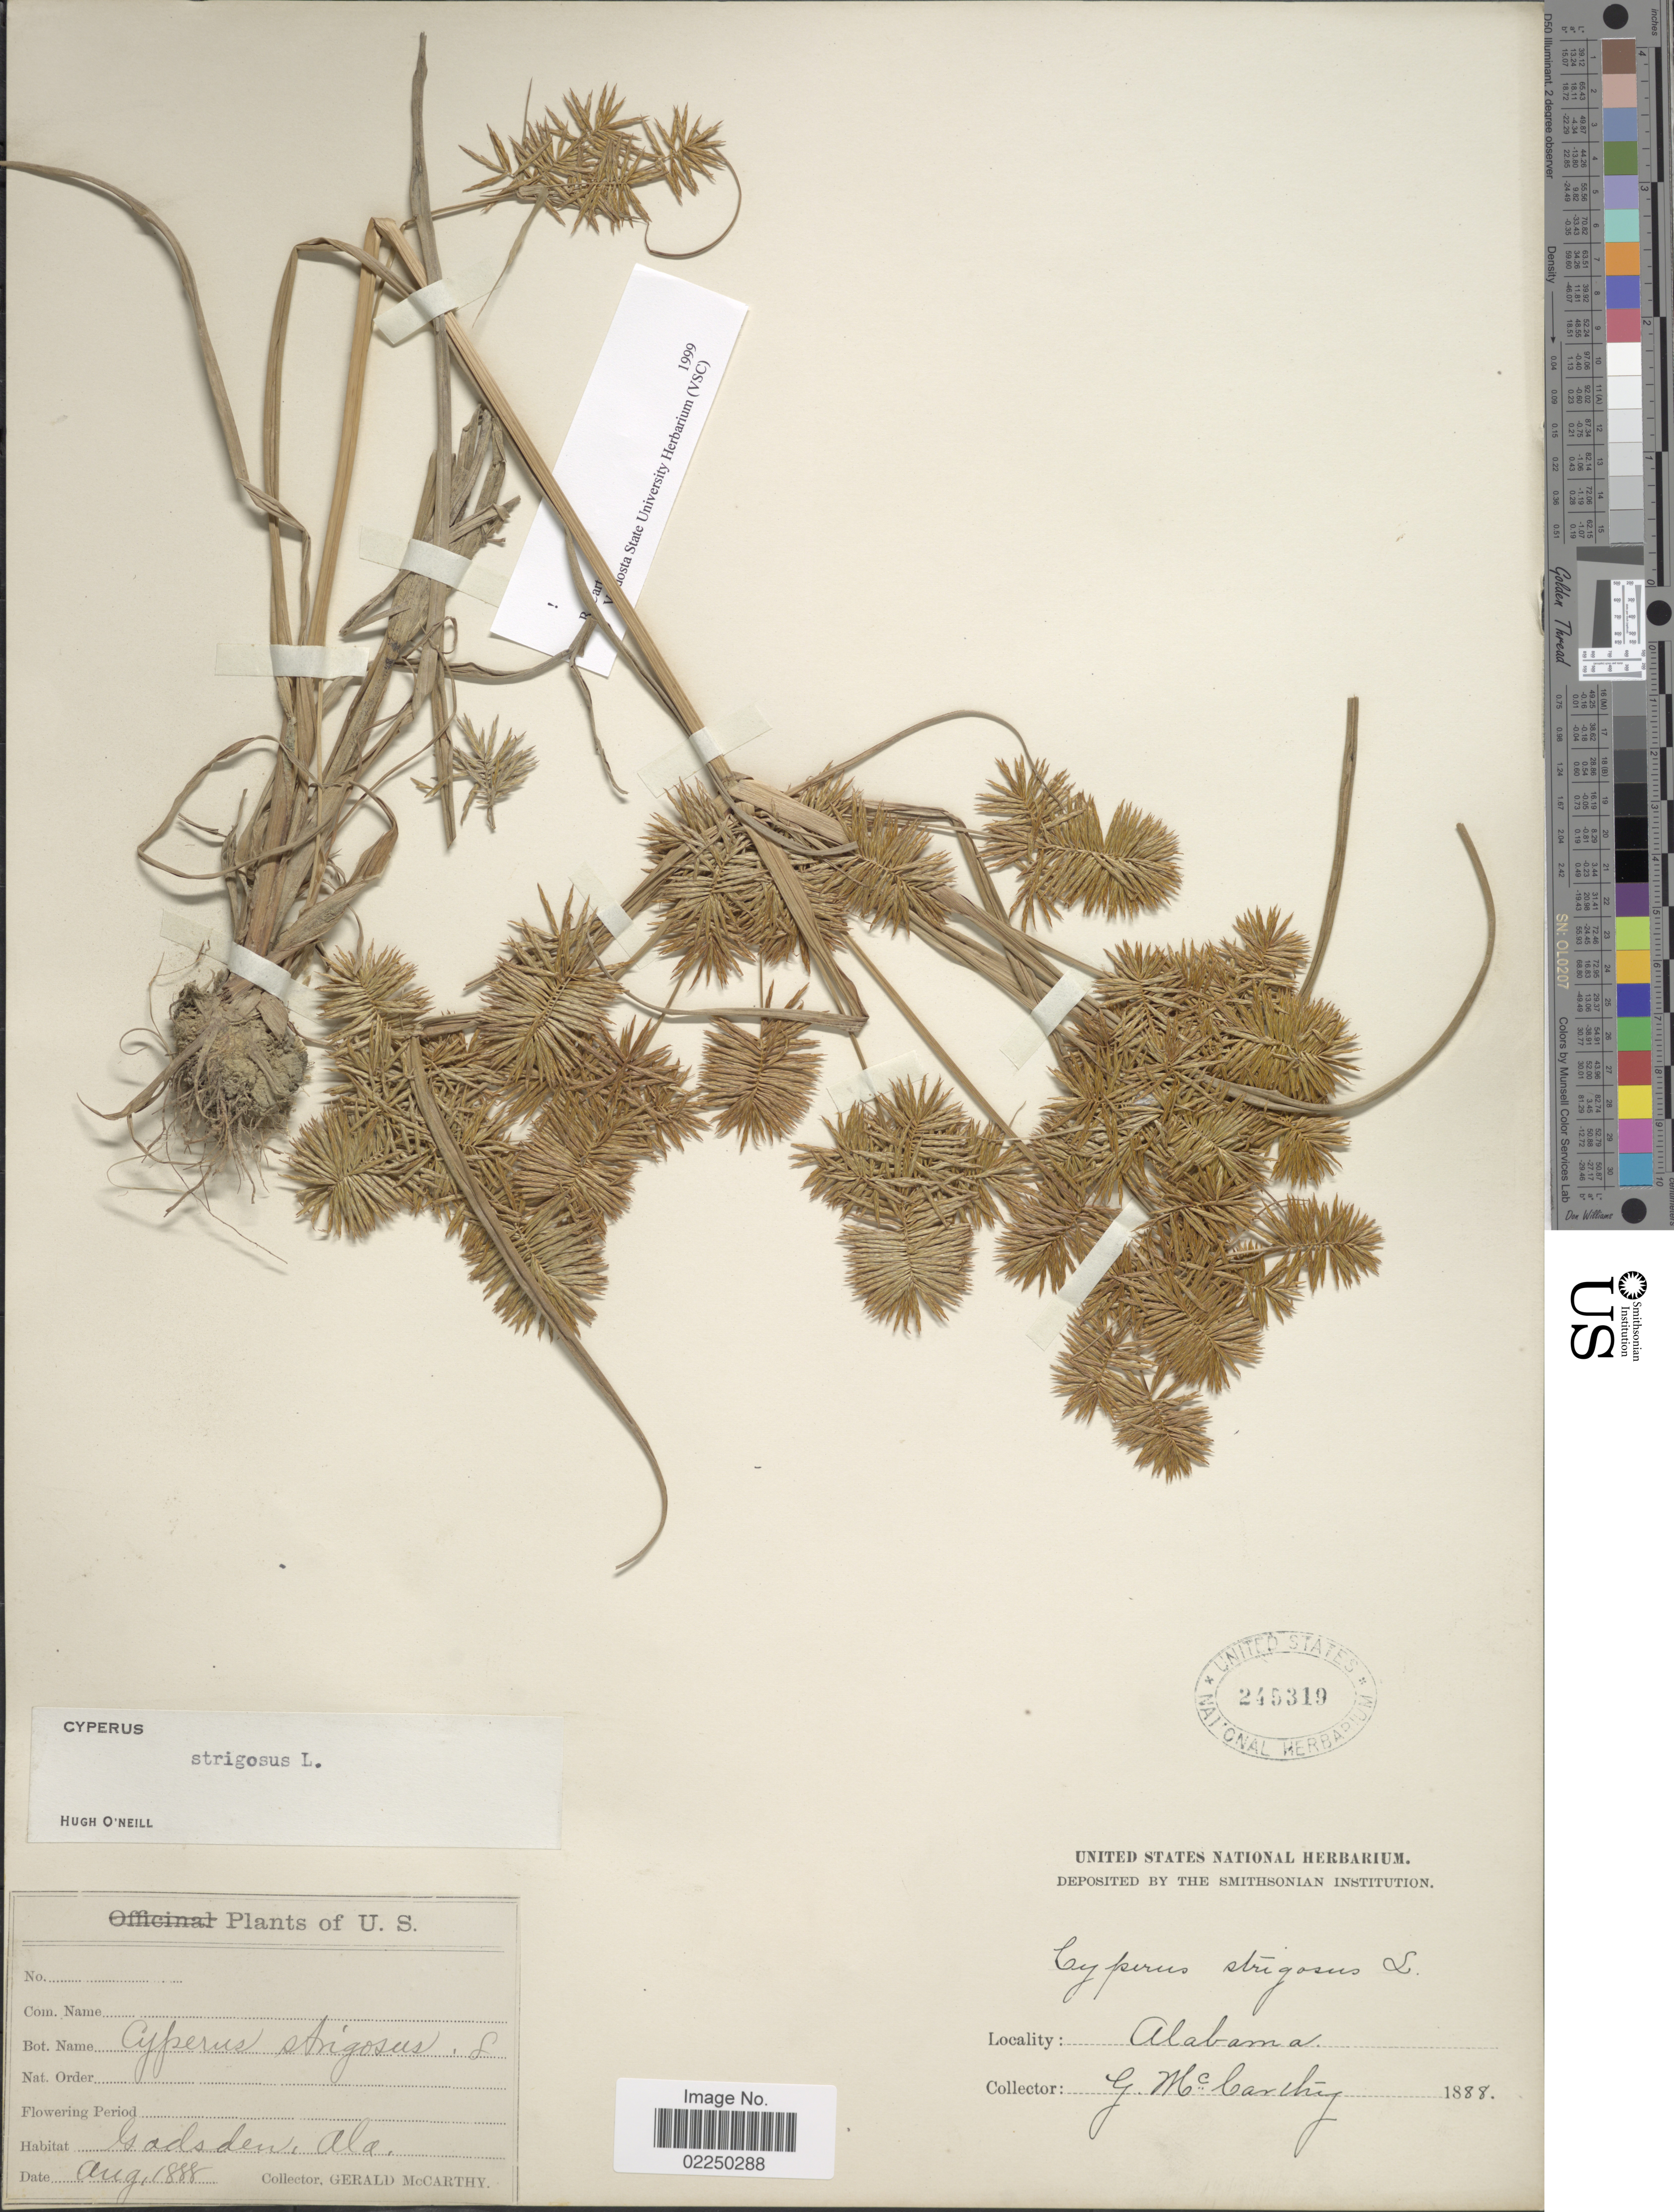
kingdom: Plantae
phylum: Tracheophyta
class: Liliopsida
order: Poales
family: Cyperaceae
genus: Cyperus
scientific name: Cyperus strigosus L.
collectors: G. McCarthy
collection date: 1888-08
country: United States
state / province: Alabama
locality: Gadsden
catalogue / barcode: US 245319